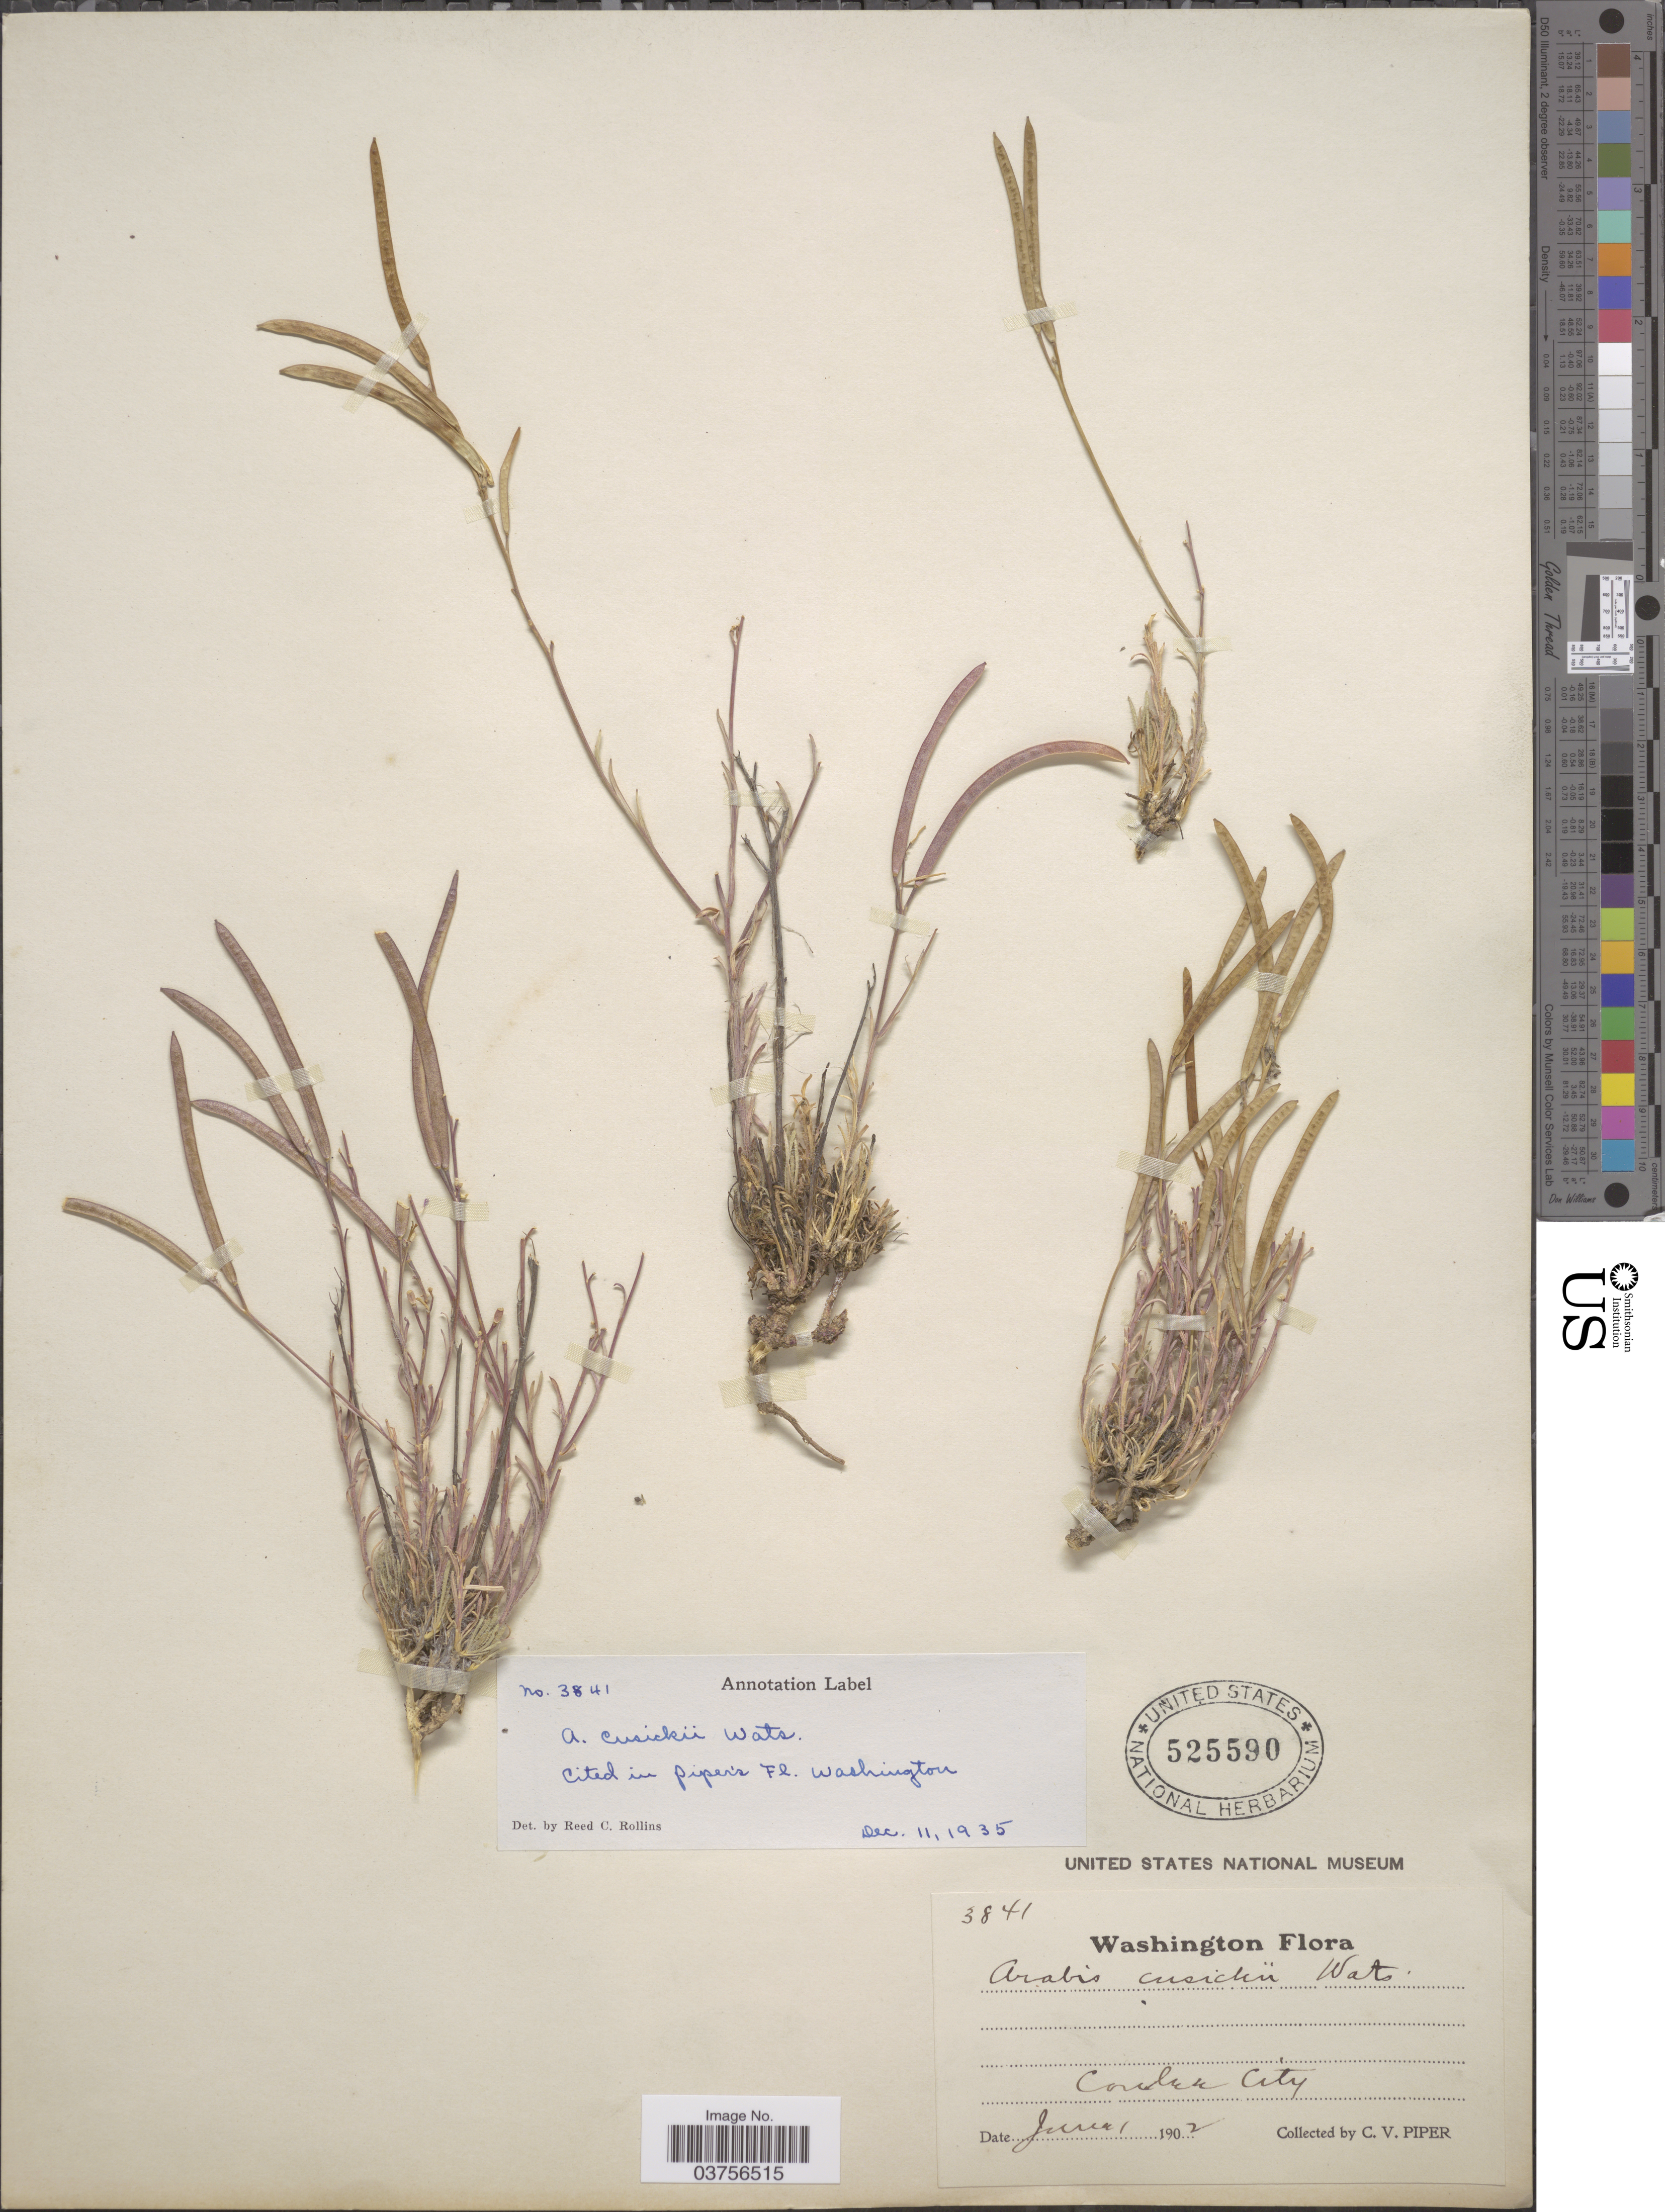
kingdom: Plantae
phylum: Tracheophyta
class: Magnoliopsida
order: Brassicales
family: Brassicaceae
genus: Arabis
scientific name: Arabis cusickii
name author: S. Watson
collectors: C. V. Piper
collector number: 3841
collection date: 1902-06-01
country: United States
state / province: Washington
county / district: Grant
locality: Coulee City.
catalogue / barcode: US 525590